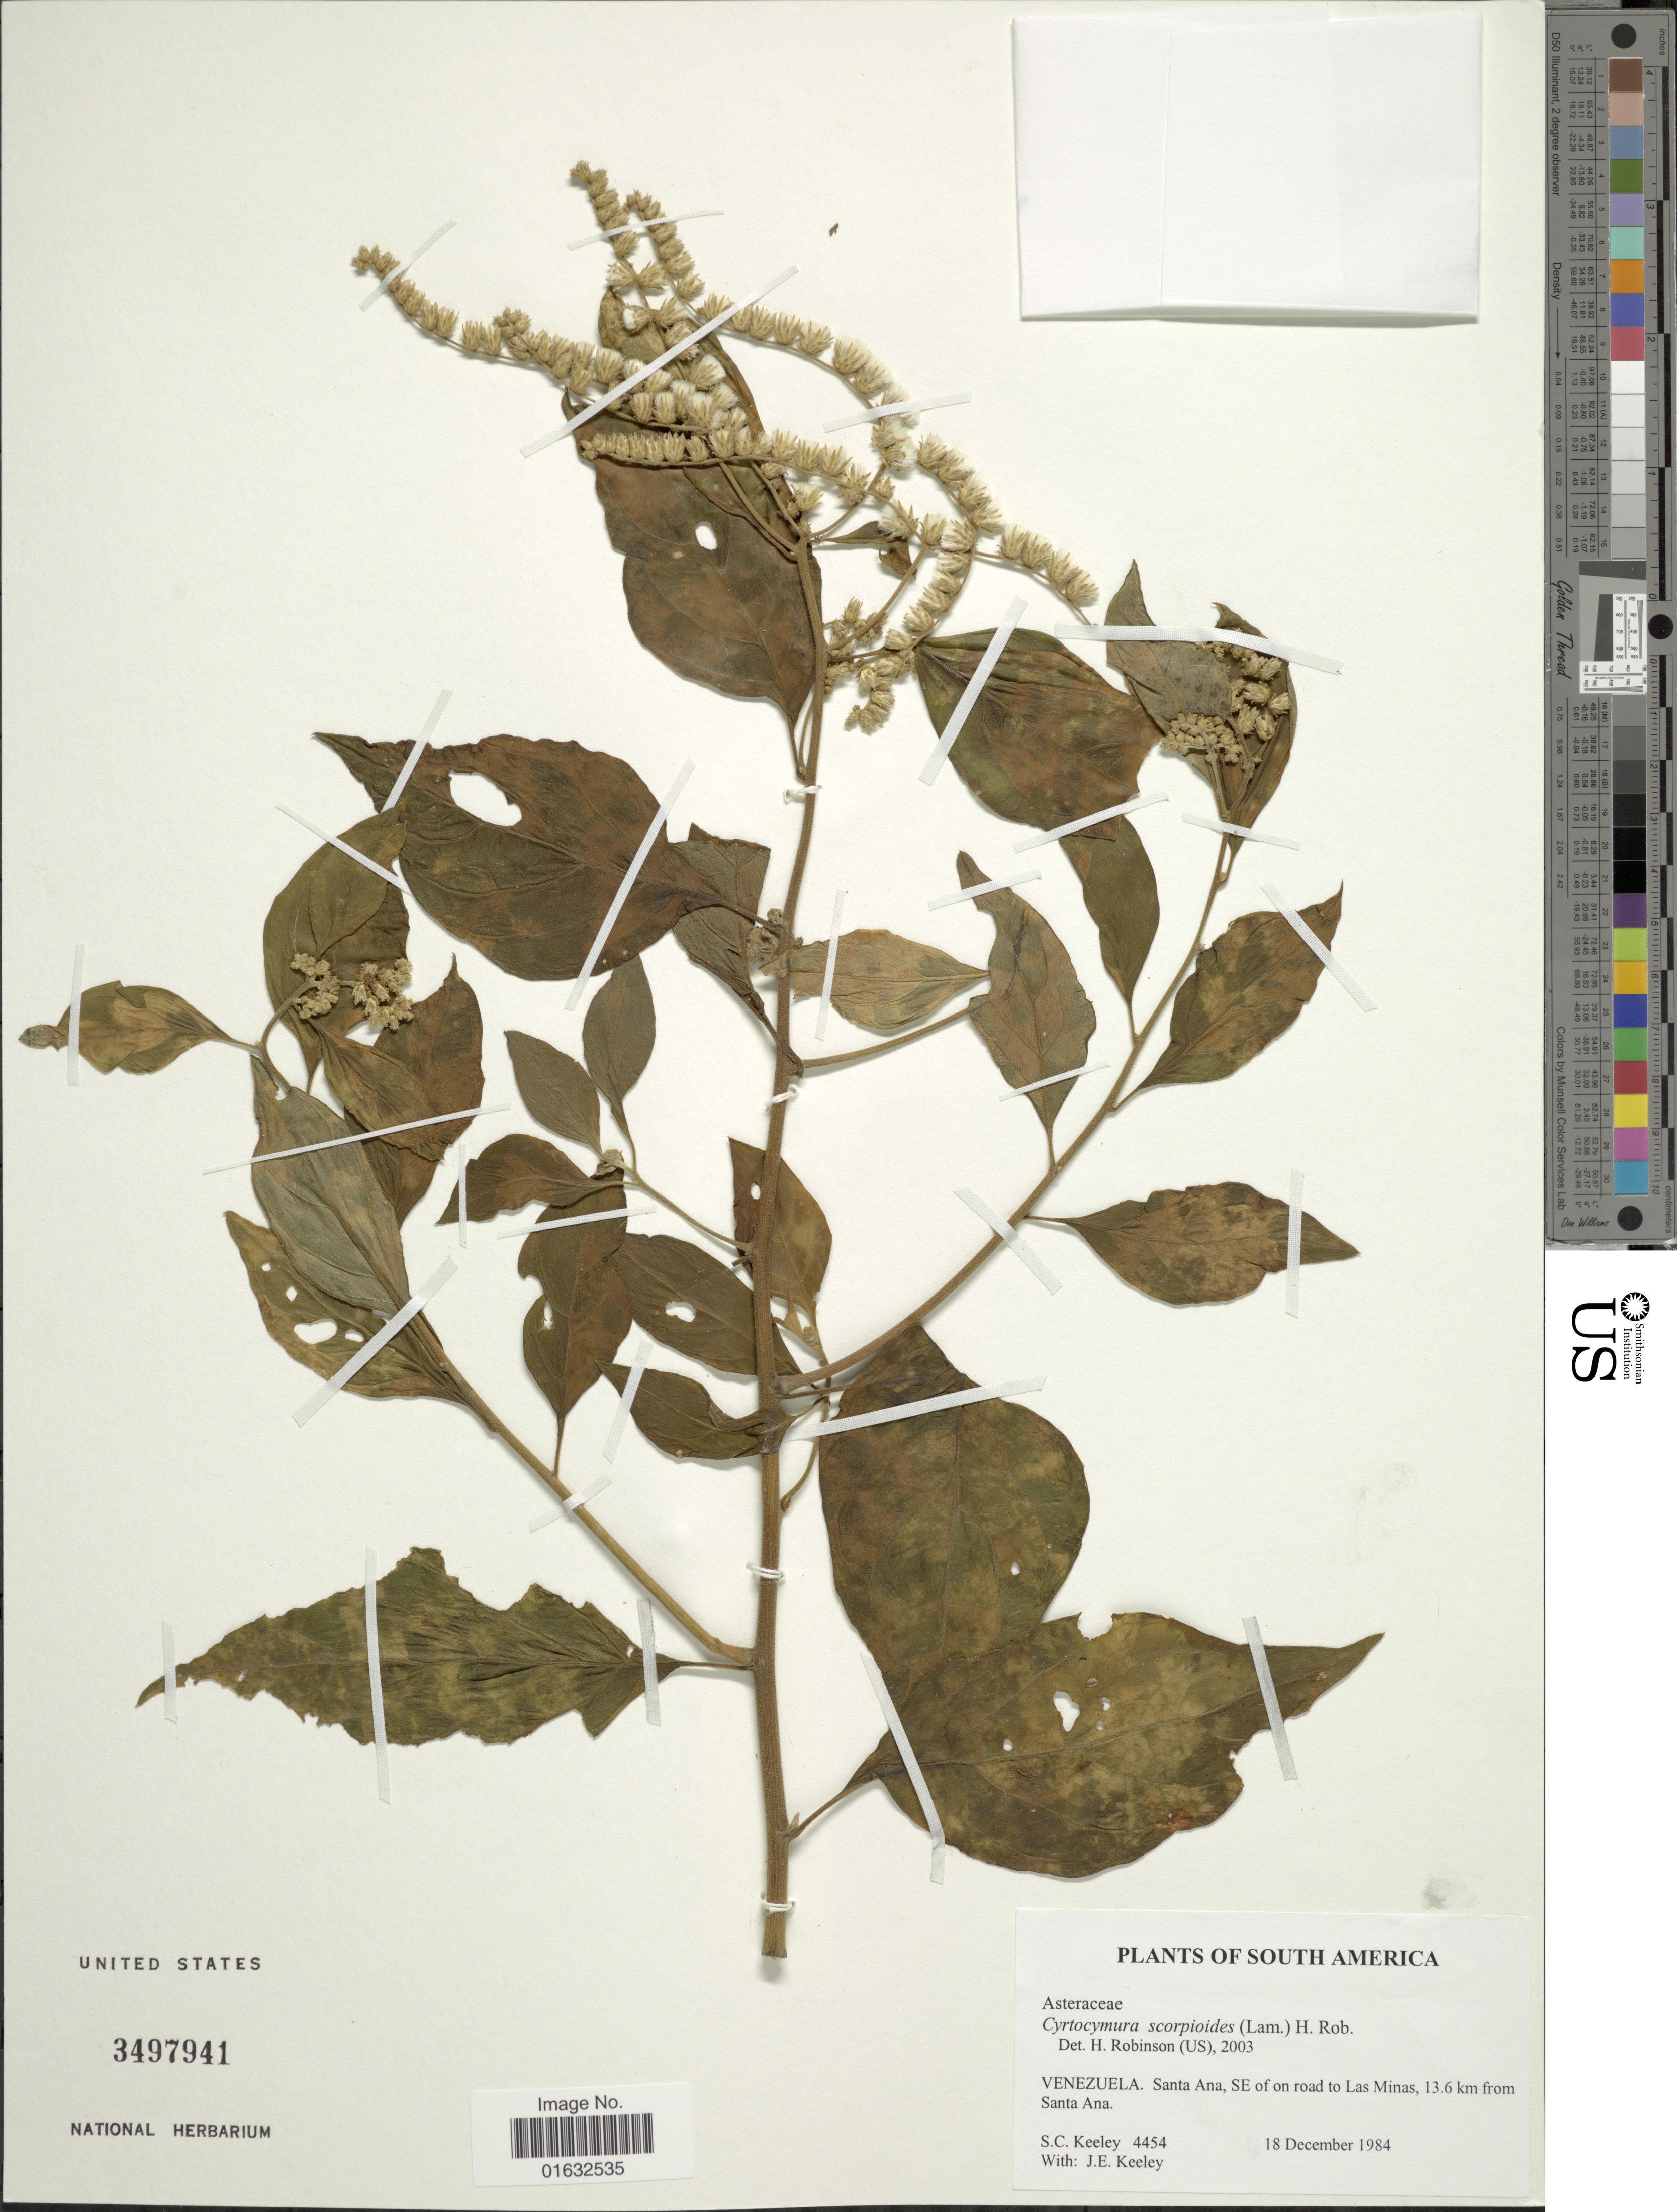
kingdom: Plantae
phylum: Tracheophyta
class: Magnoliopsida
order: Asterales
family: Asteraceae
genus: Cyrtocymura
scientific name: Cyrtocymura scorpioides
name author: (Lam.) H. Rob.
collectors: S. C. Keeley & J. E. Keeley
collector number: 4454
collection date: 1984-12-18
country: Venezuela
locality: Santa Ana, SE of on road to Las Minas, 13.6 km from Santa Ana, South America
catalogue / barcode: US 3497941